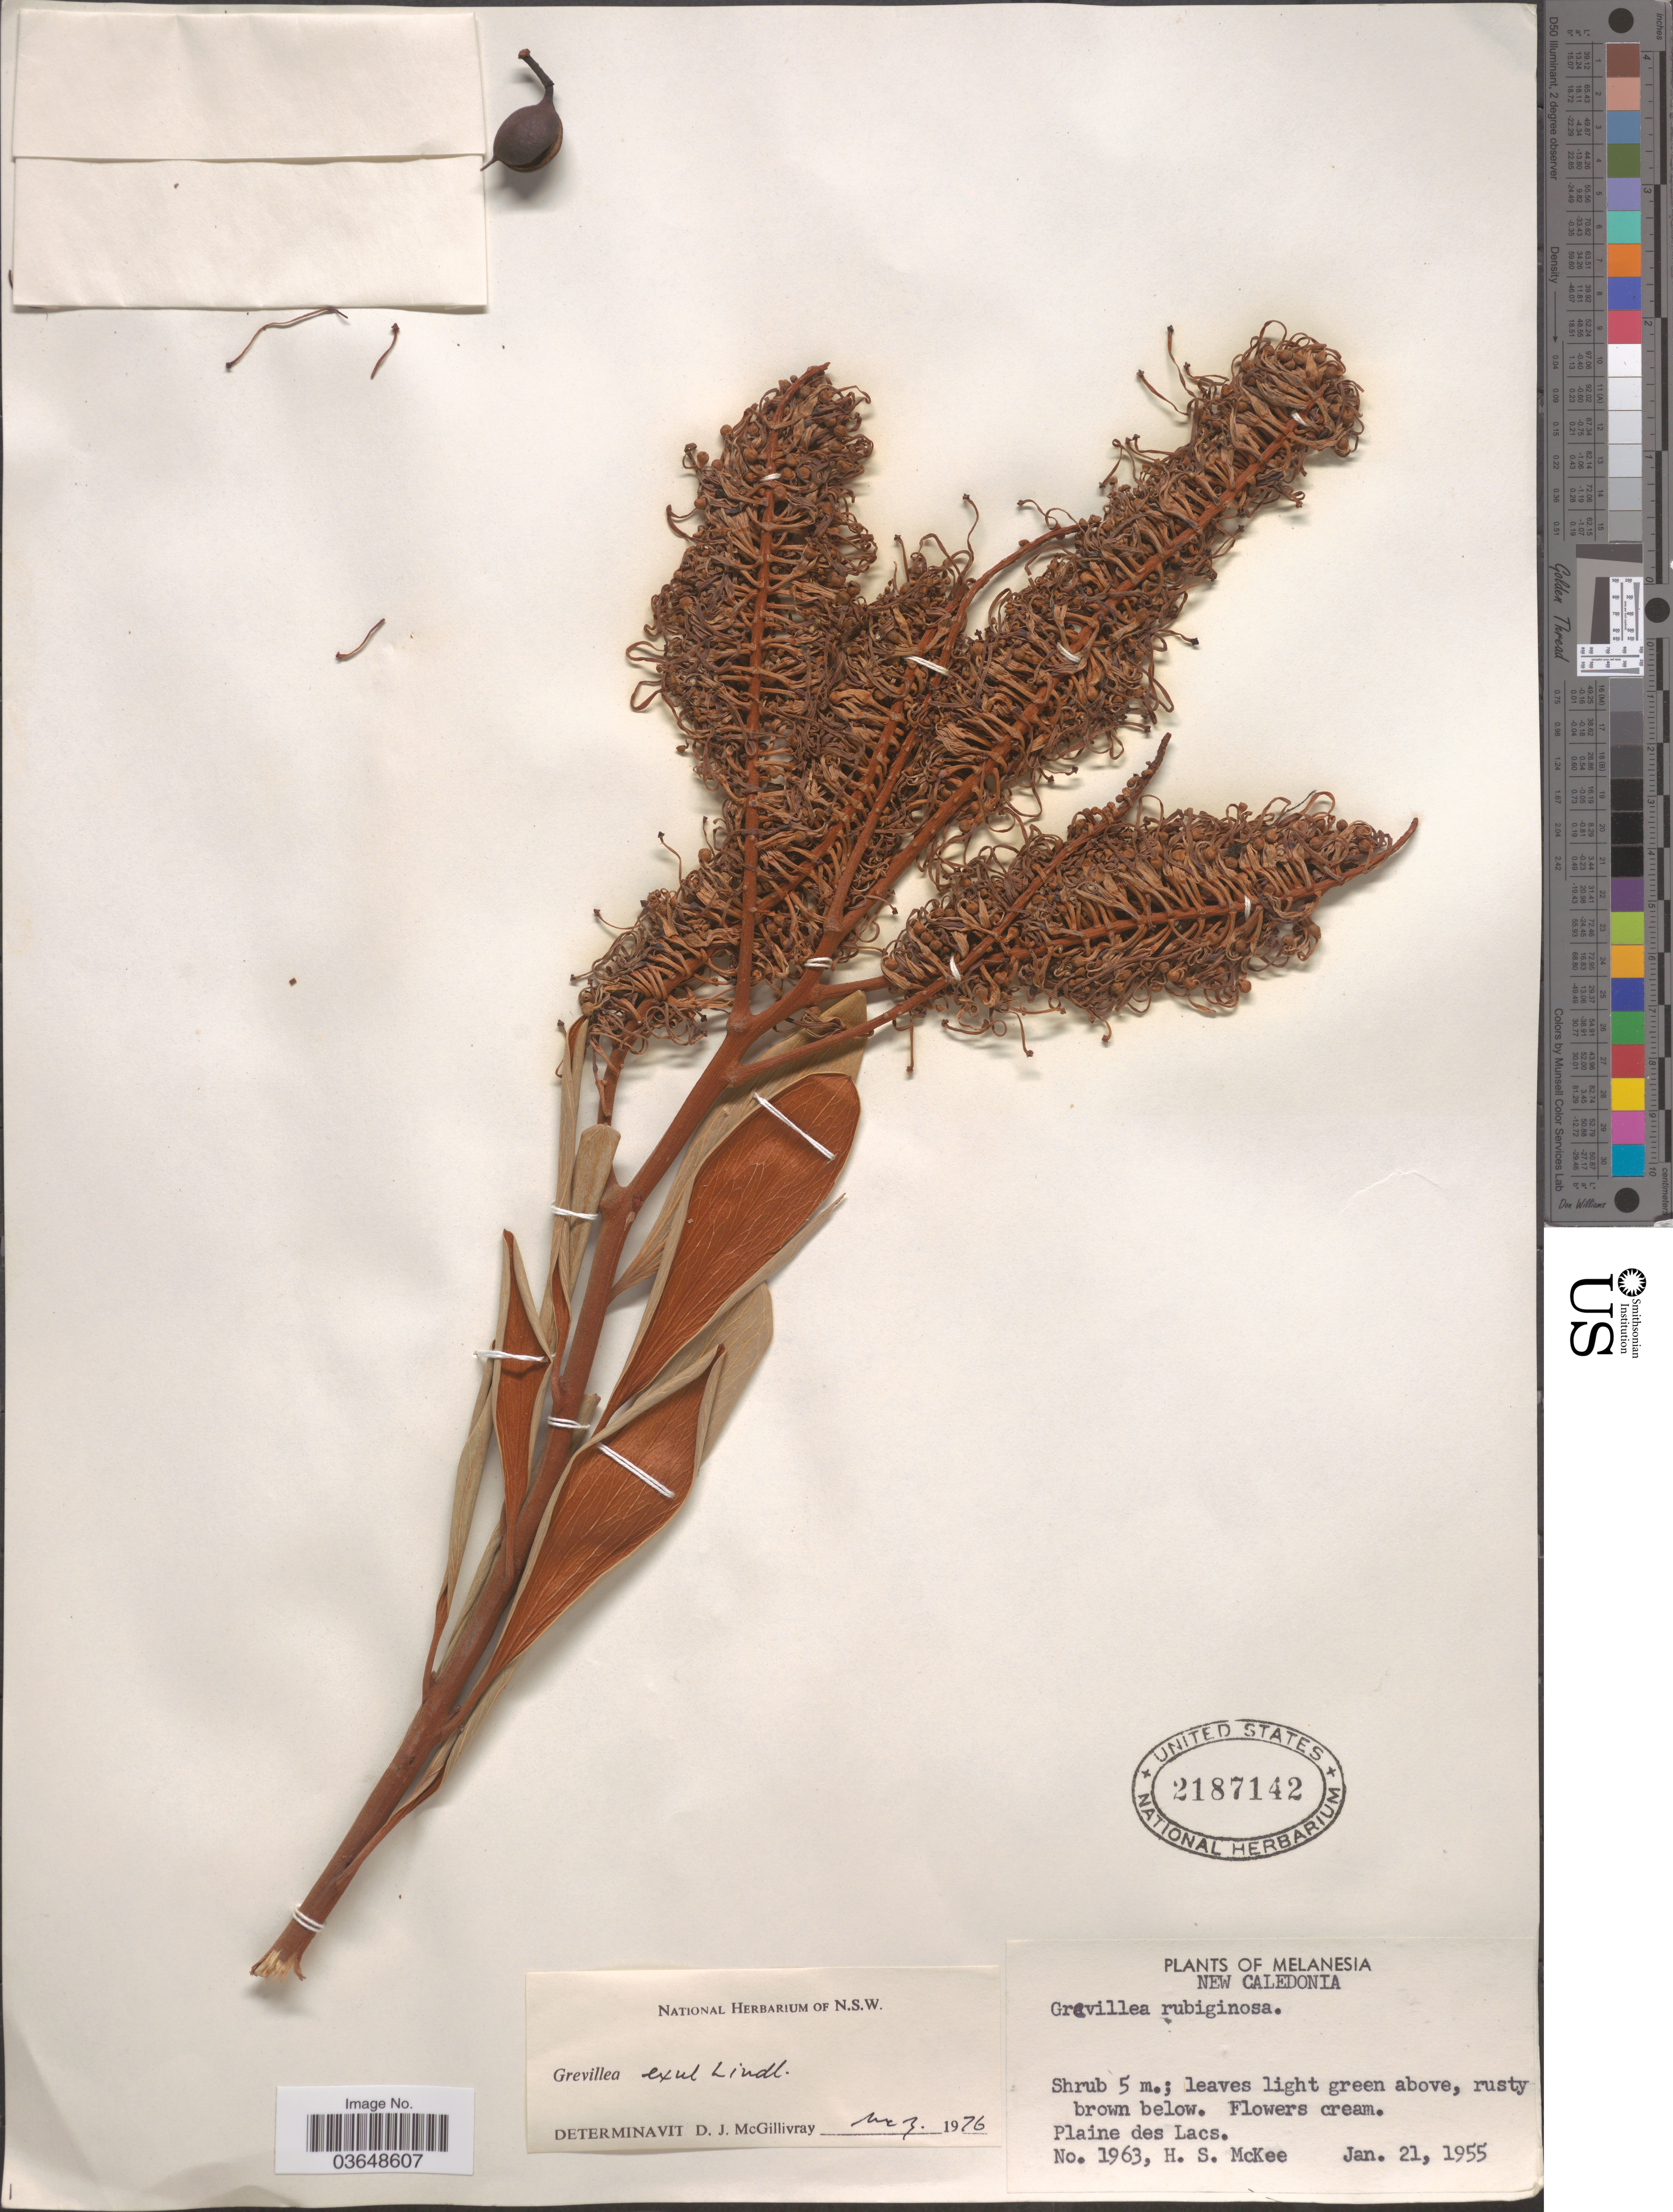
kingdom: Plantae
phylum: Tracheophyta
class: Magnoliopsida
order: Proteales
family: Proteaceae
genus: Grevillea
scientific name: Grevillea exul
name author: Lindl.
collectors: H. S. McKee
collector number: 1963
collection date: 1955-01-21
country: New Caledonia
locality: Melanesia. Plaine des Lacs.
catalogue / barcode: US 2187142